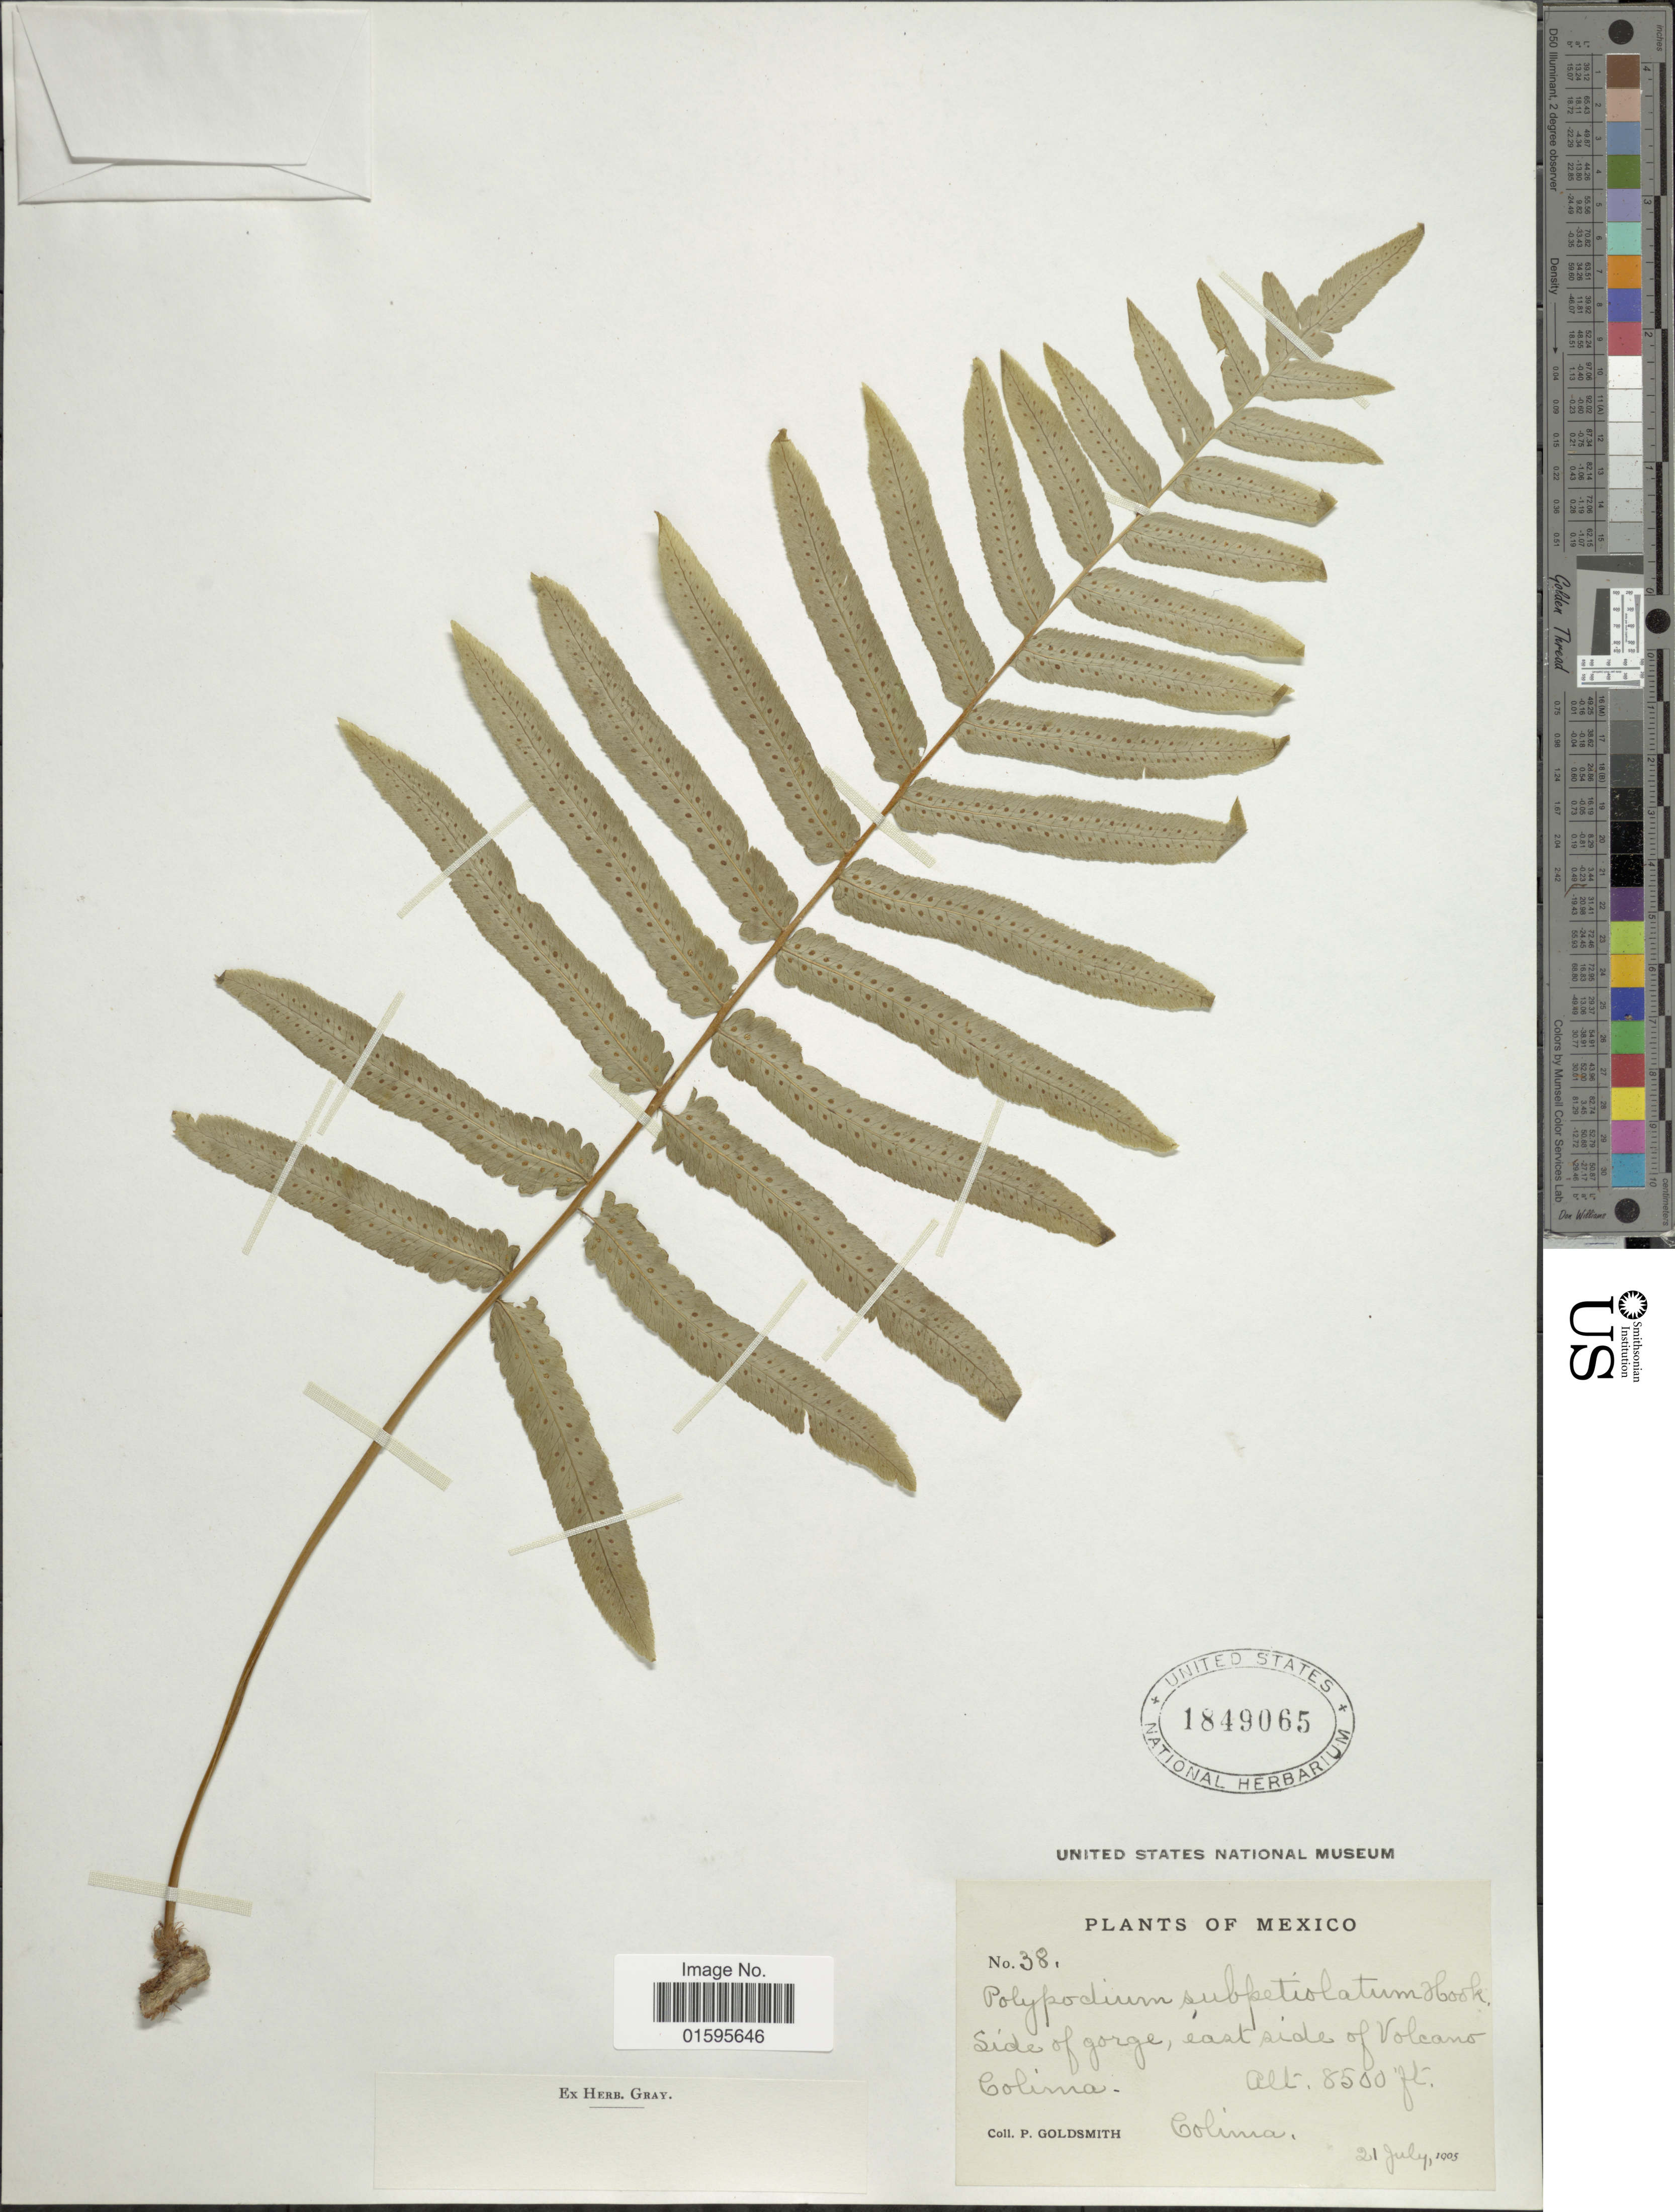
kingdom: Plantae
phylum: Tracheophyta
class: Polypodiopsida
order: Polypodiales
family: Polypodiaceae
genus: Polypodium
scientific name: Polypodium subpetiolatum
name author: Hook.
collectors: P. Goldsmith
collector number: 38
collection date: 1905-07-21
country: Mexico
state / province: Colima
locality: Side of gorge, east side of Volcano Colima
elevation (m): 2591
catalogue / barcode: US 1849065